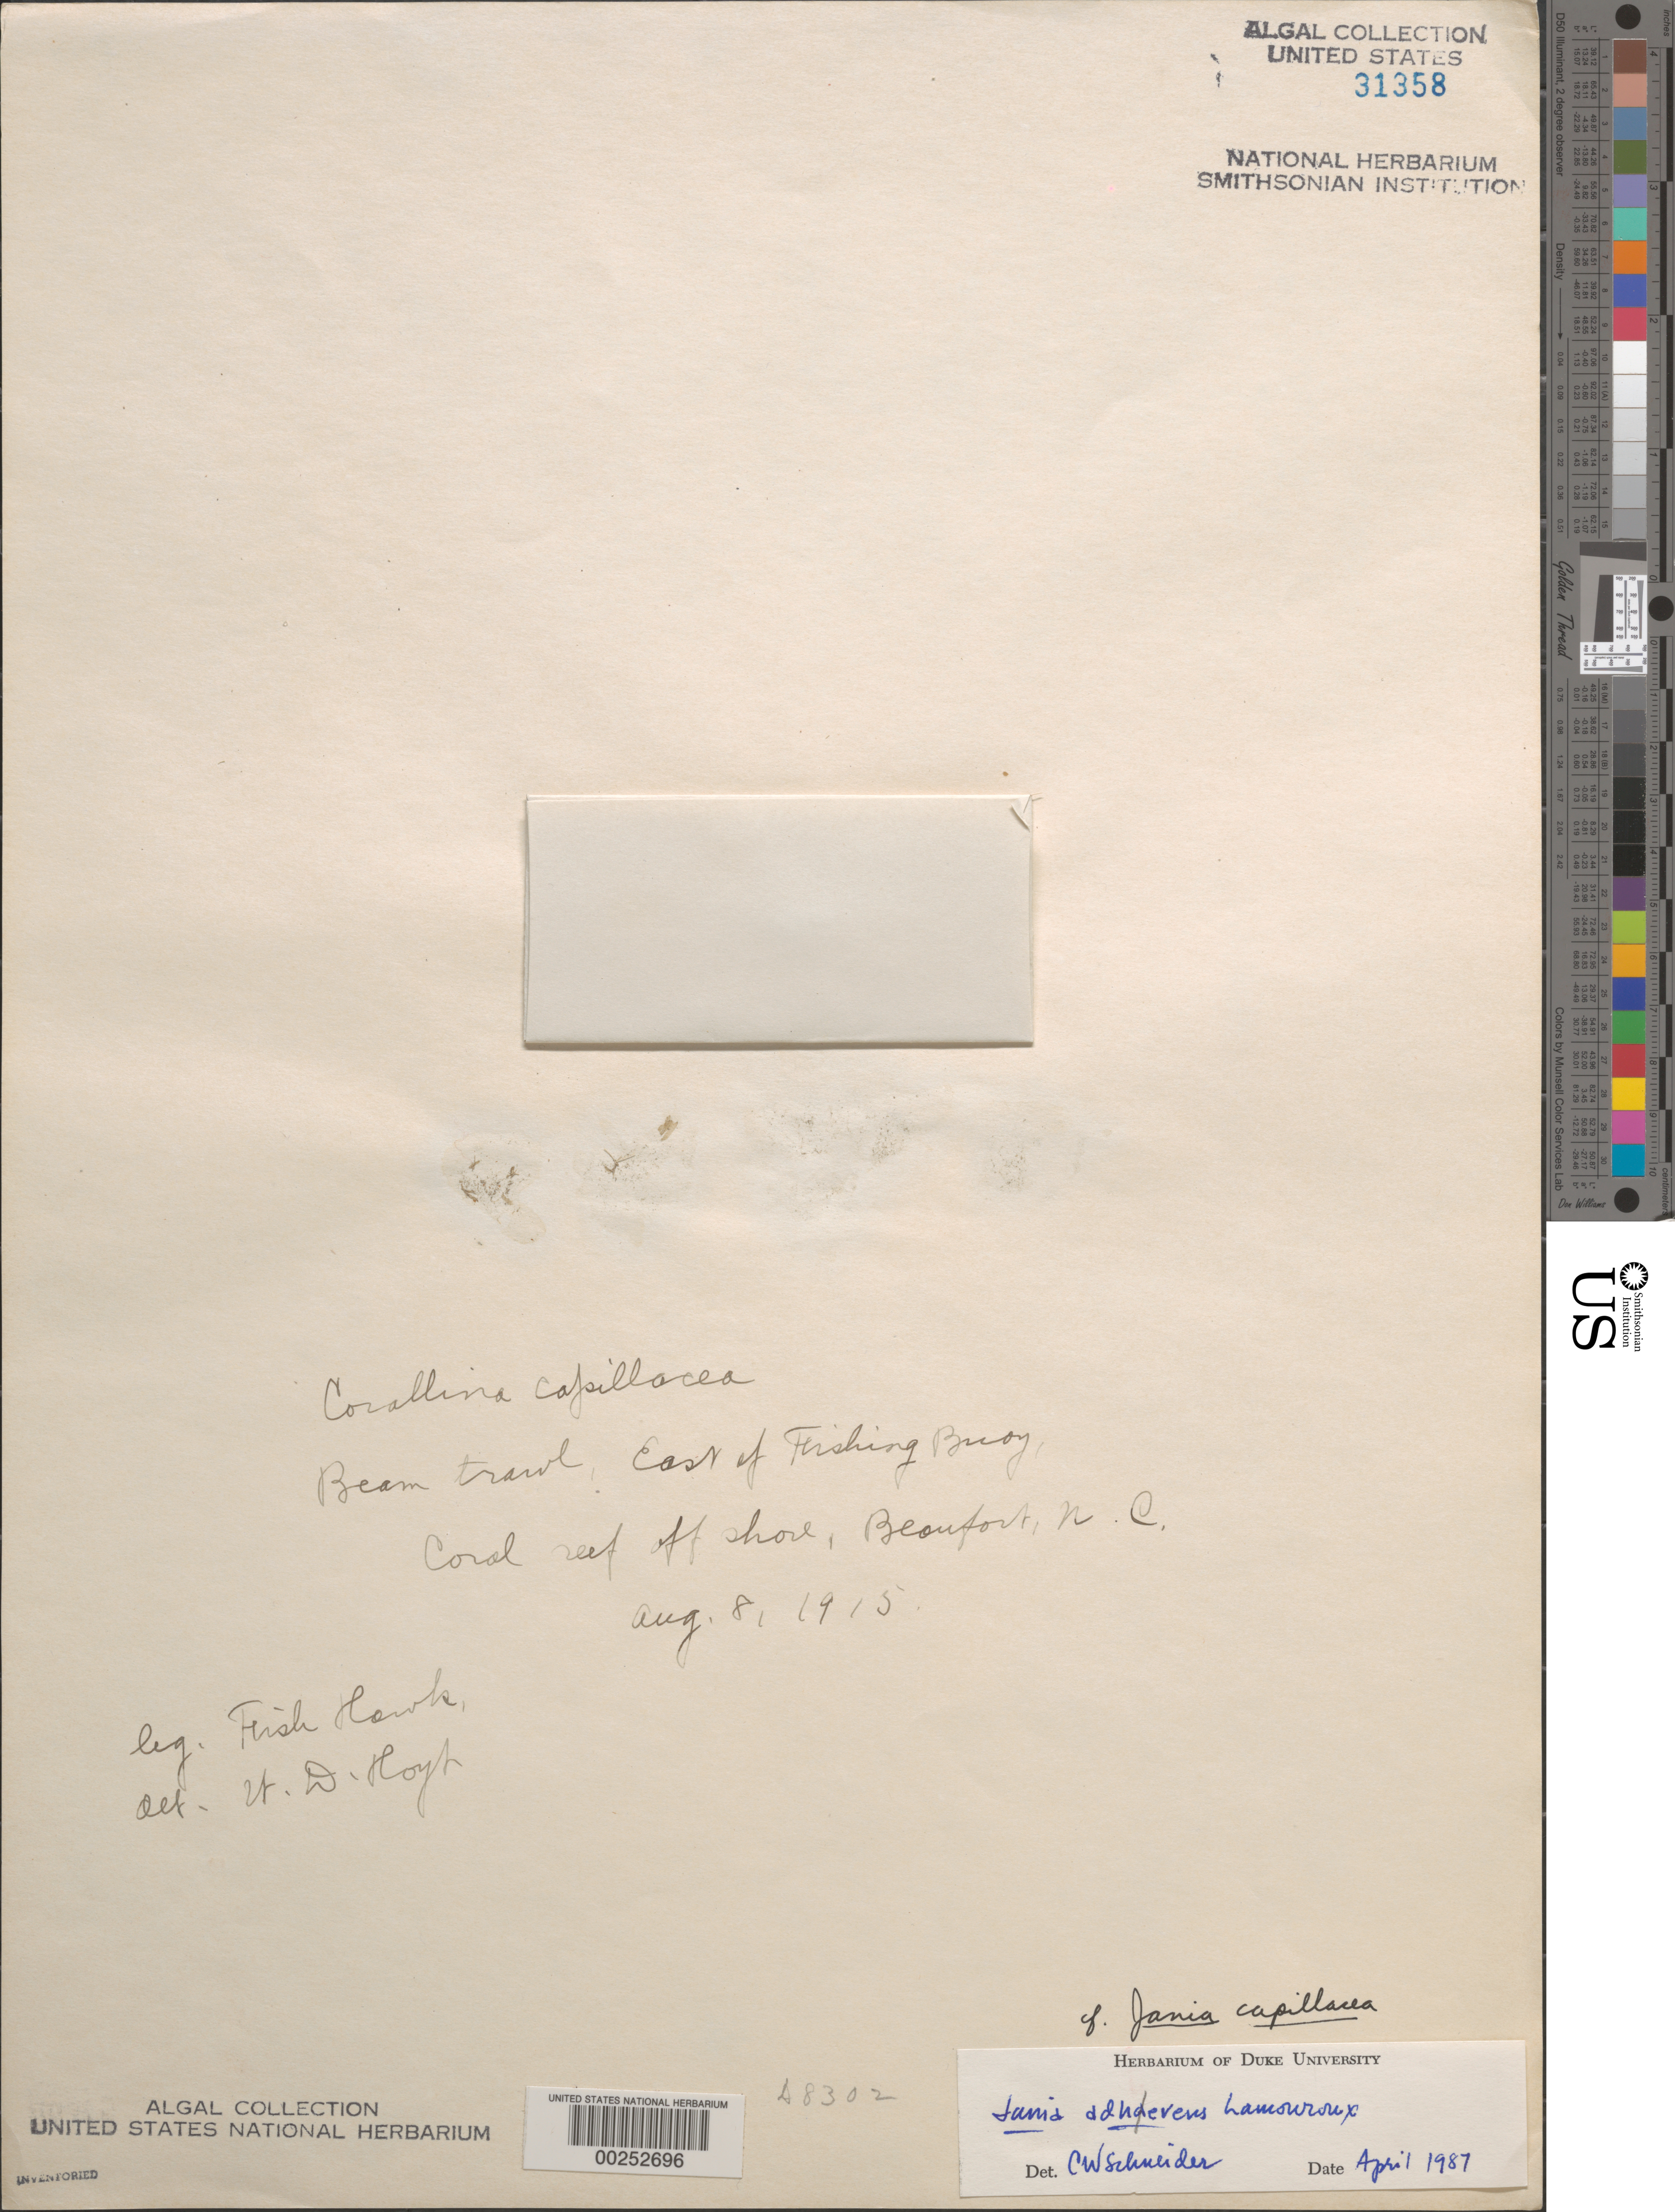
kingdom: Plantae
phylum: Rhodophyta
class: Florideophyceae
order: Corallinales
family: Corallinaceae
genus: Jania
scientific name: Jania pedunculatum var. adhaerens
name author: (J.V.Lamouroux) A.S.Harvey et al.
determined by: Algae name updating Project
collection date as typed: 08 Aug 1915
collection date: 1915-08-08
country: United States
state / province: North Carolina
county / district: Carteret County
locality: Coral reef off Beaufort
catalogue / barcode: US 31358